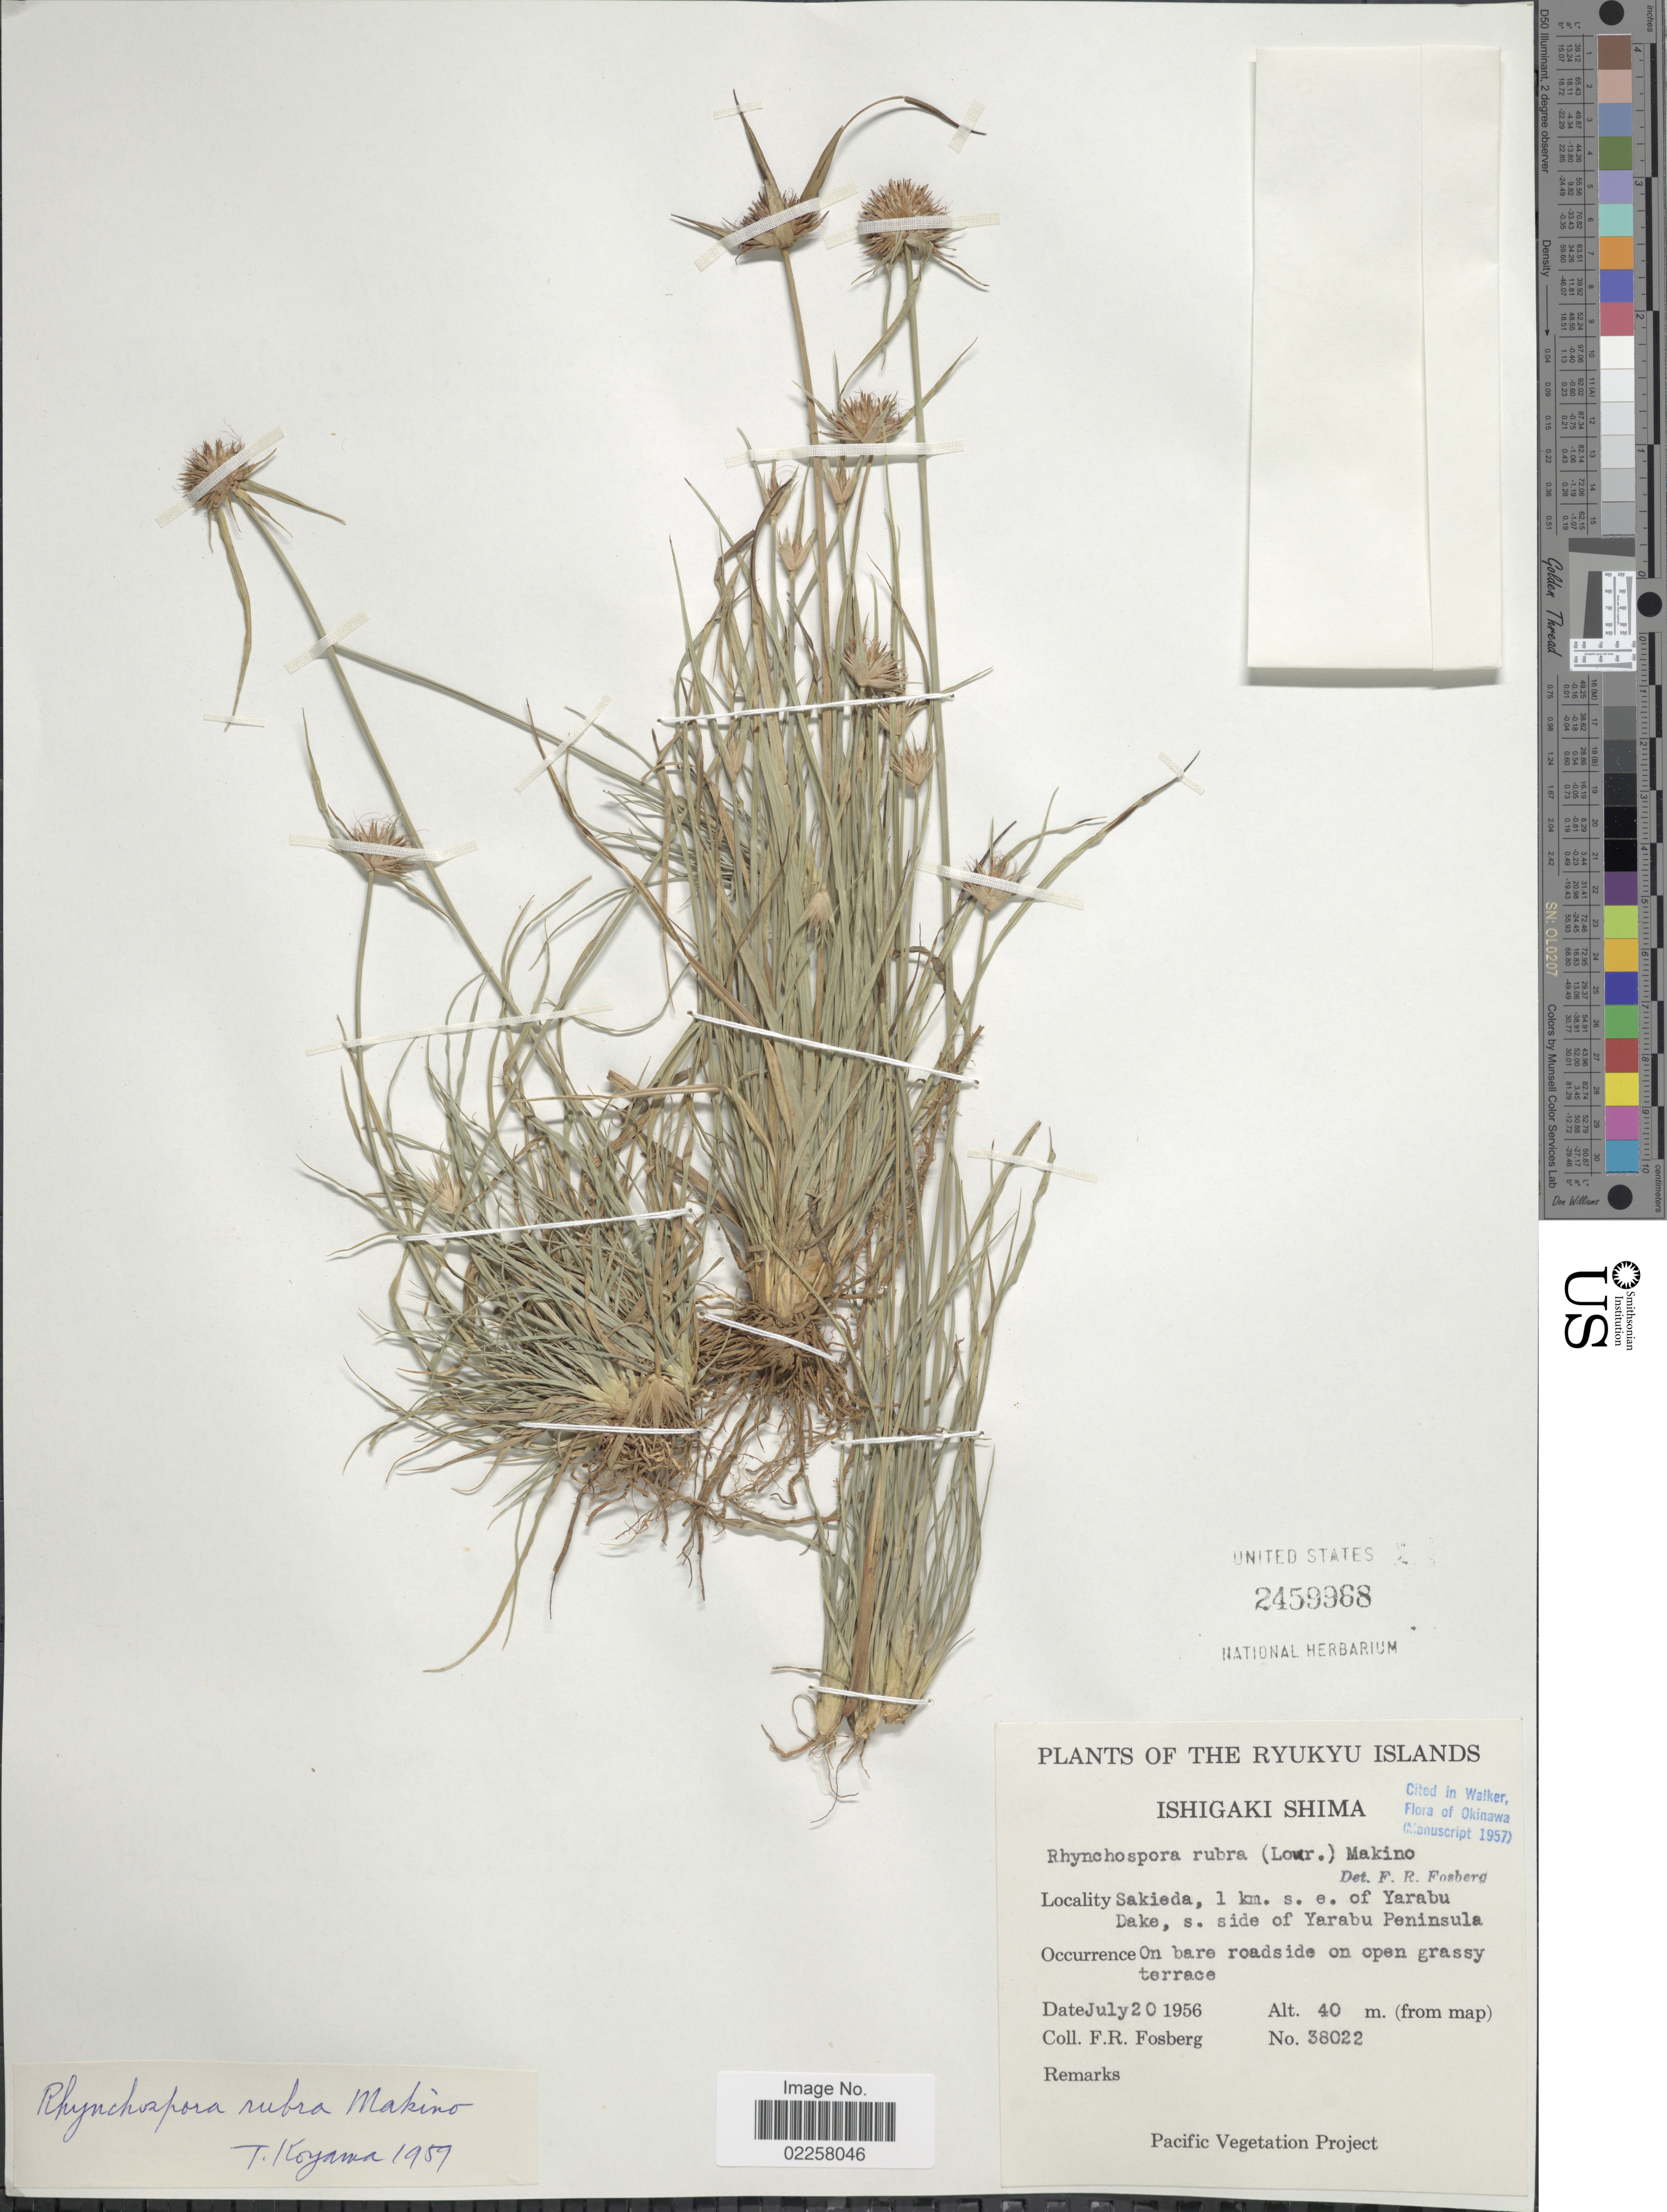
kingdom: Plantae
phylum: Tracheophyta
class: Liliopsida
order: Poales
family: Cyperaceae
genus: Rhynchospora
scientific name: Rhynchospora rubra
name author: (Lour.) Makino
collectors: F. R. Fosberg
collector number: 38022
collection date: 1956-07-20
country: Japan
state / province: Okinawa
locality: Ryukyu Islands. Ishigaki Shima. Sakieda, 1 km. s.e. of yaraby Dake, s. side of Yarabu Peninsula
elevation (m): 40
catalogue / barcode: US 2459968